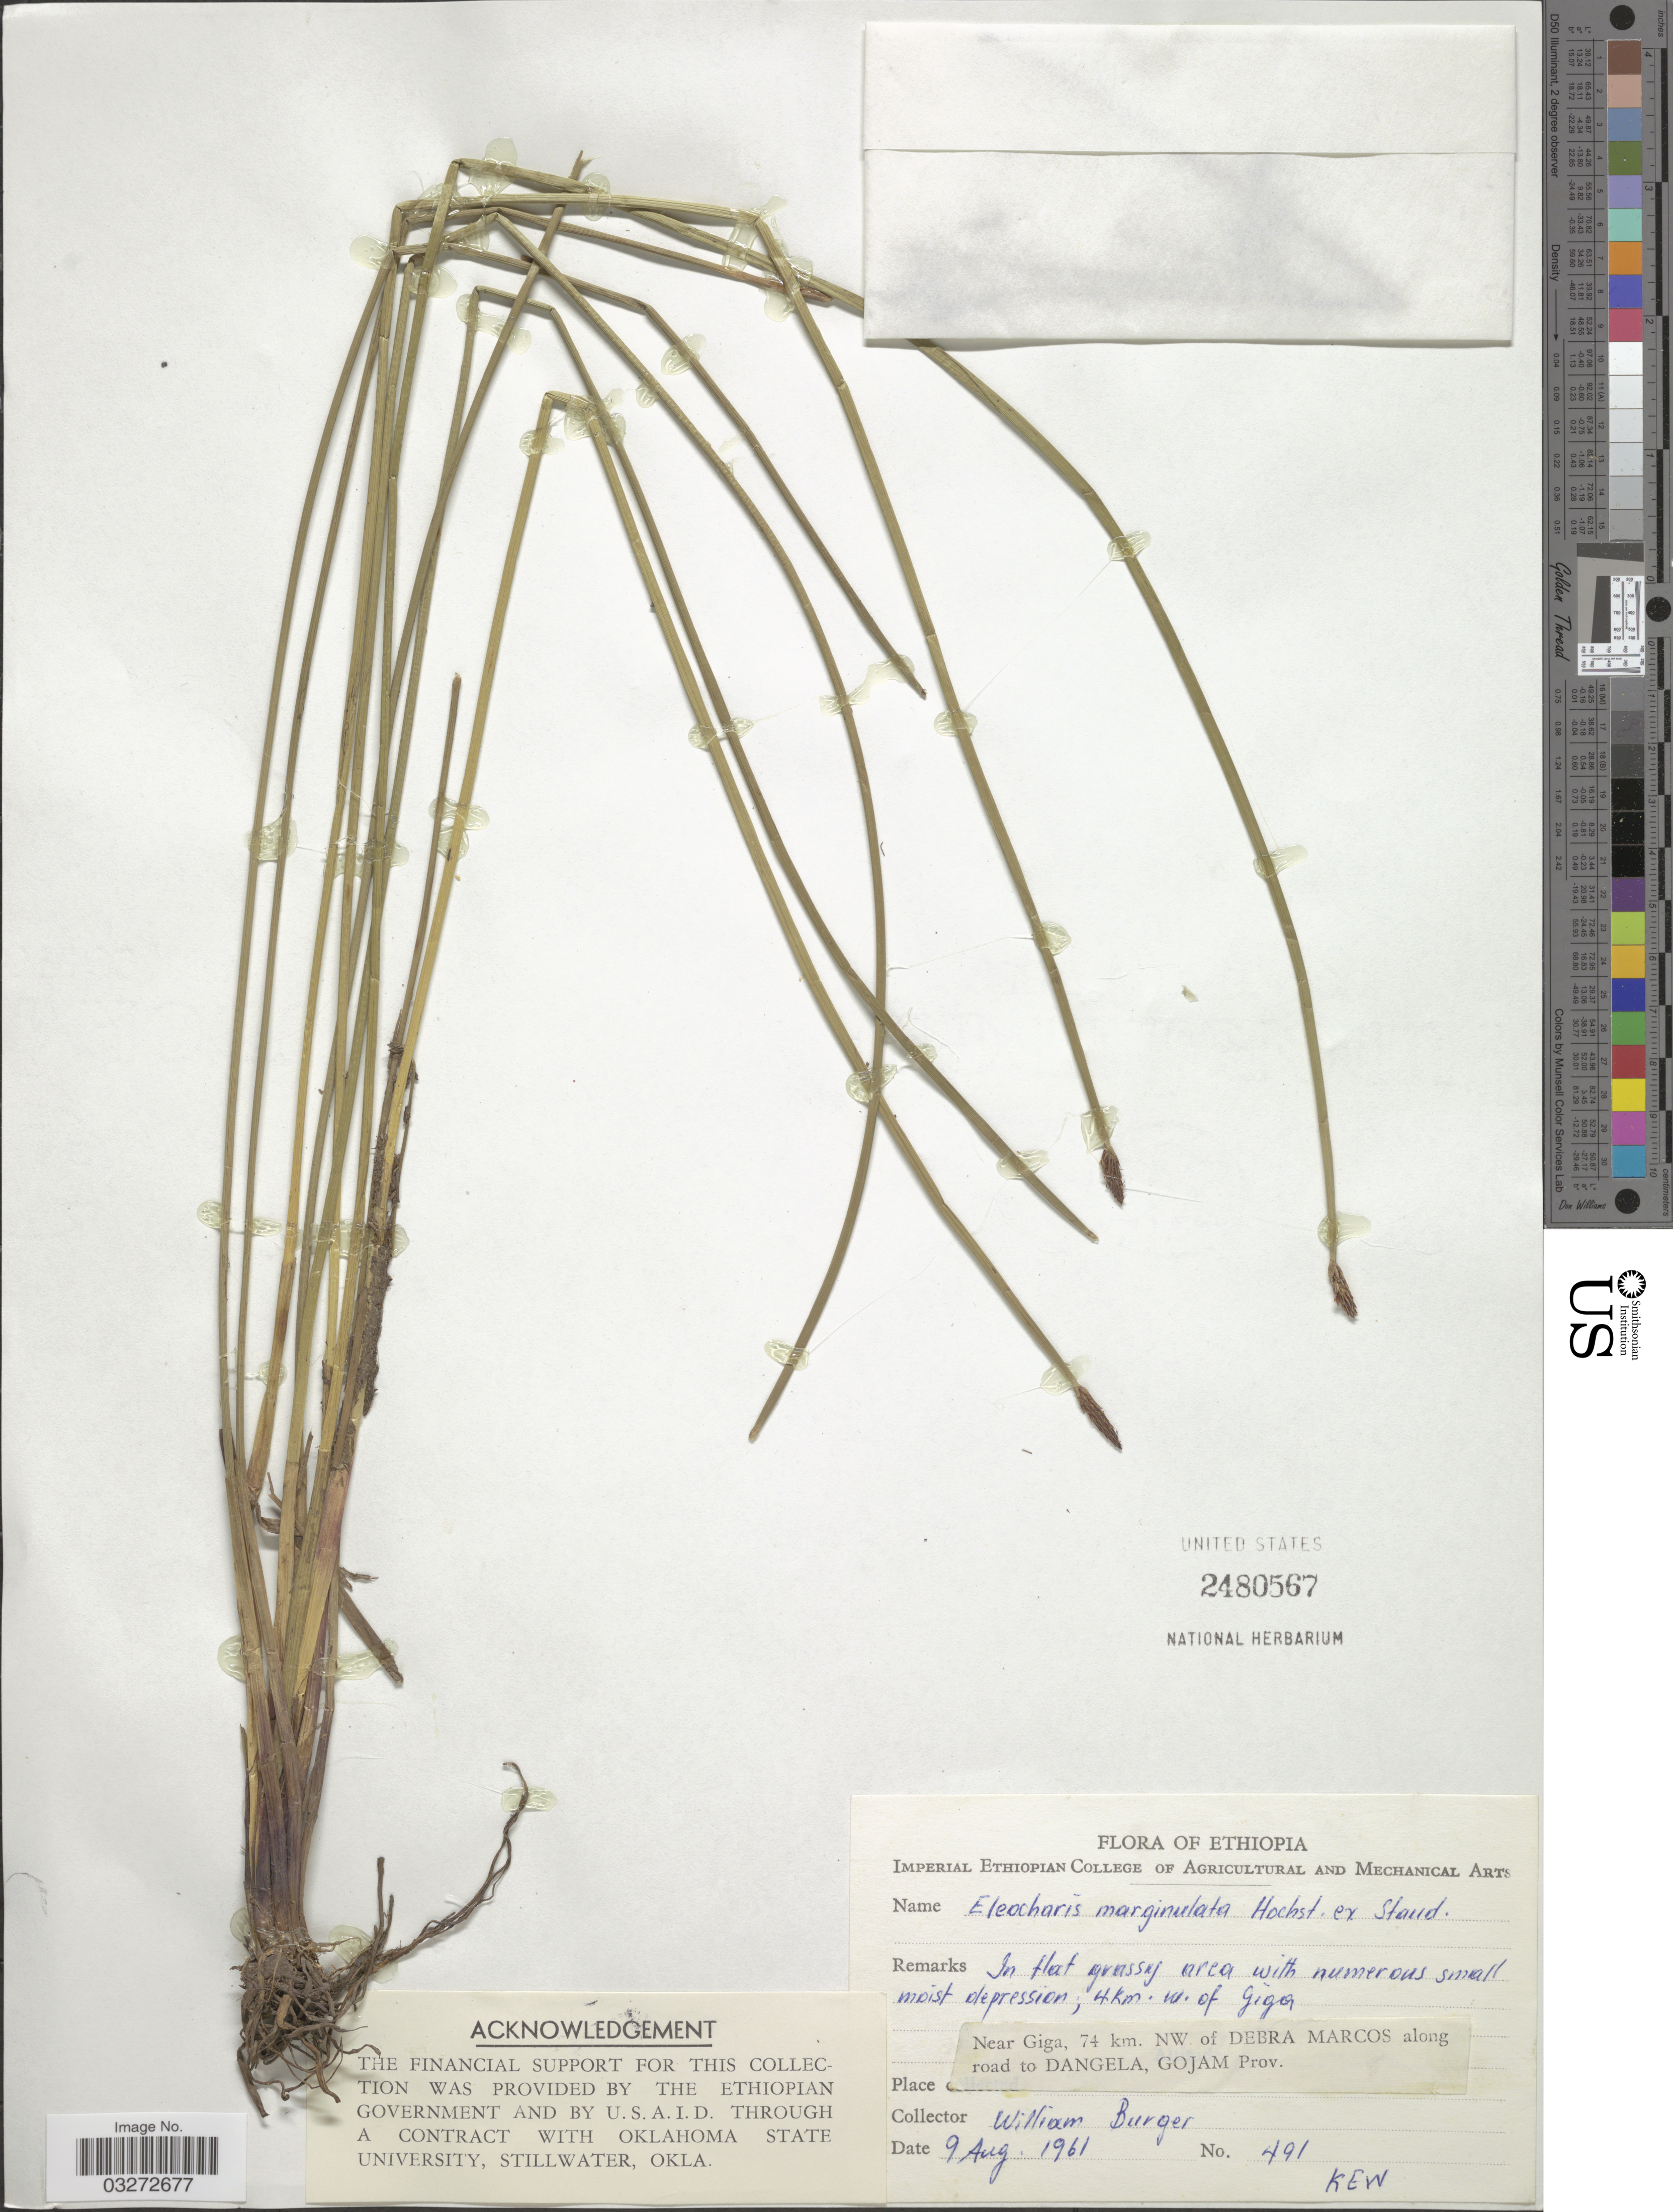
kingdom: Plantae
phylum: Tracheophyta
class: Liliopsida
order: Poales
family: Cyperaceae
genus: Eleocharis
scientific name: Eleocharis marginulata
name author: Hochst. ex Steud.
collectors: W. Burger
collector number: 491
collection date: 1961-08-09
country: Ethiopia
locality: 4 km. w. of Giga. Near Giga, 74 km. NW of Debra Marcos along road to Dangela, Gojam Prov.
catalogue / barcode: US 2480567